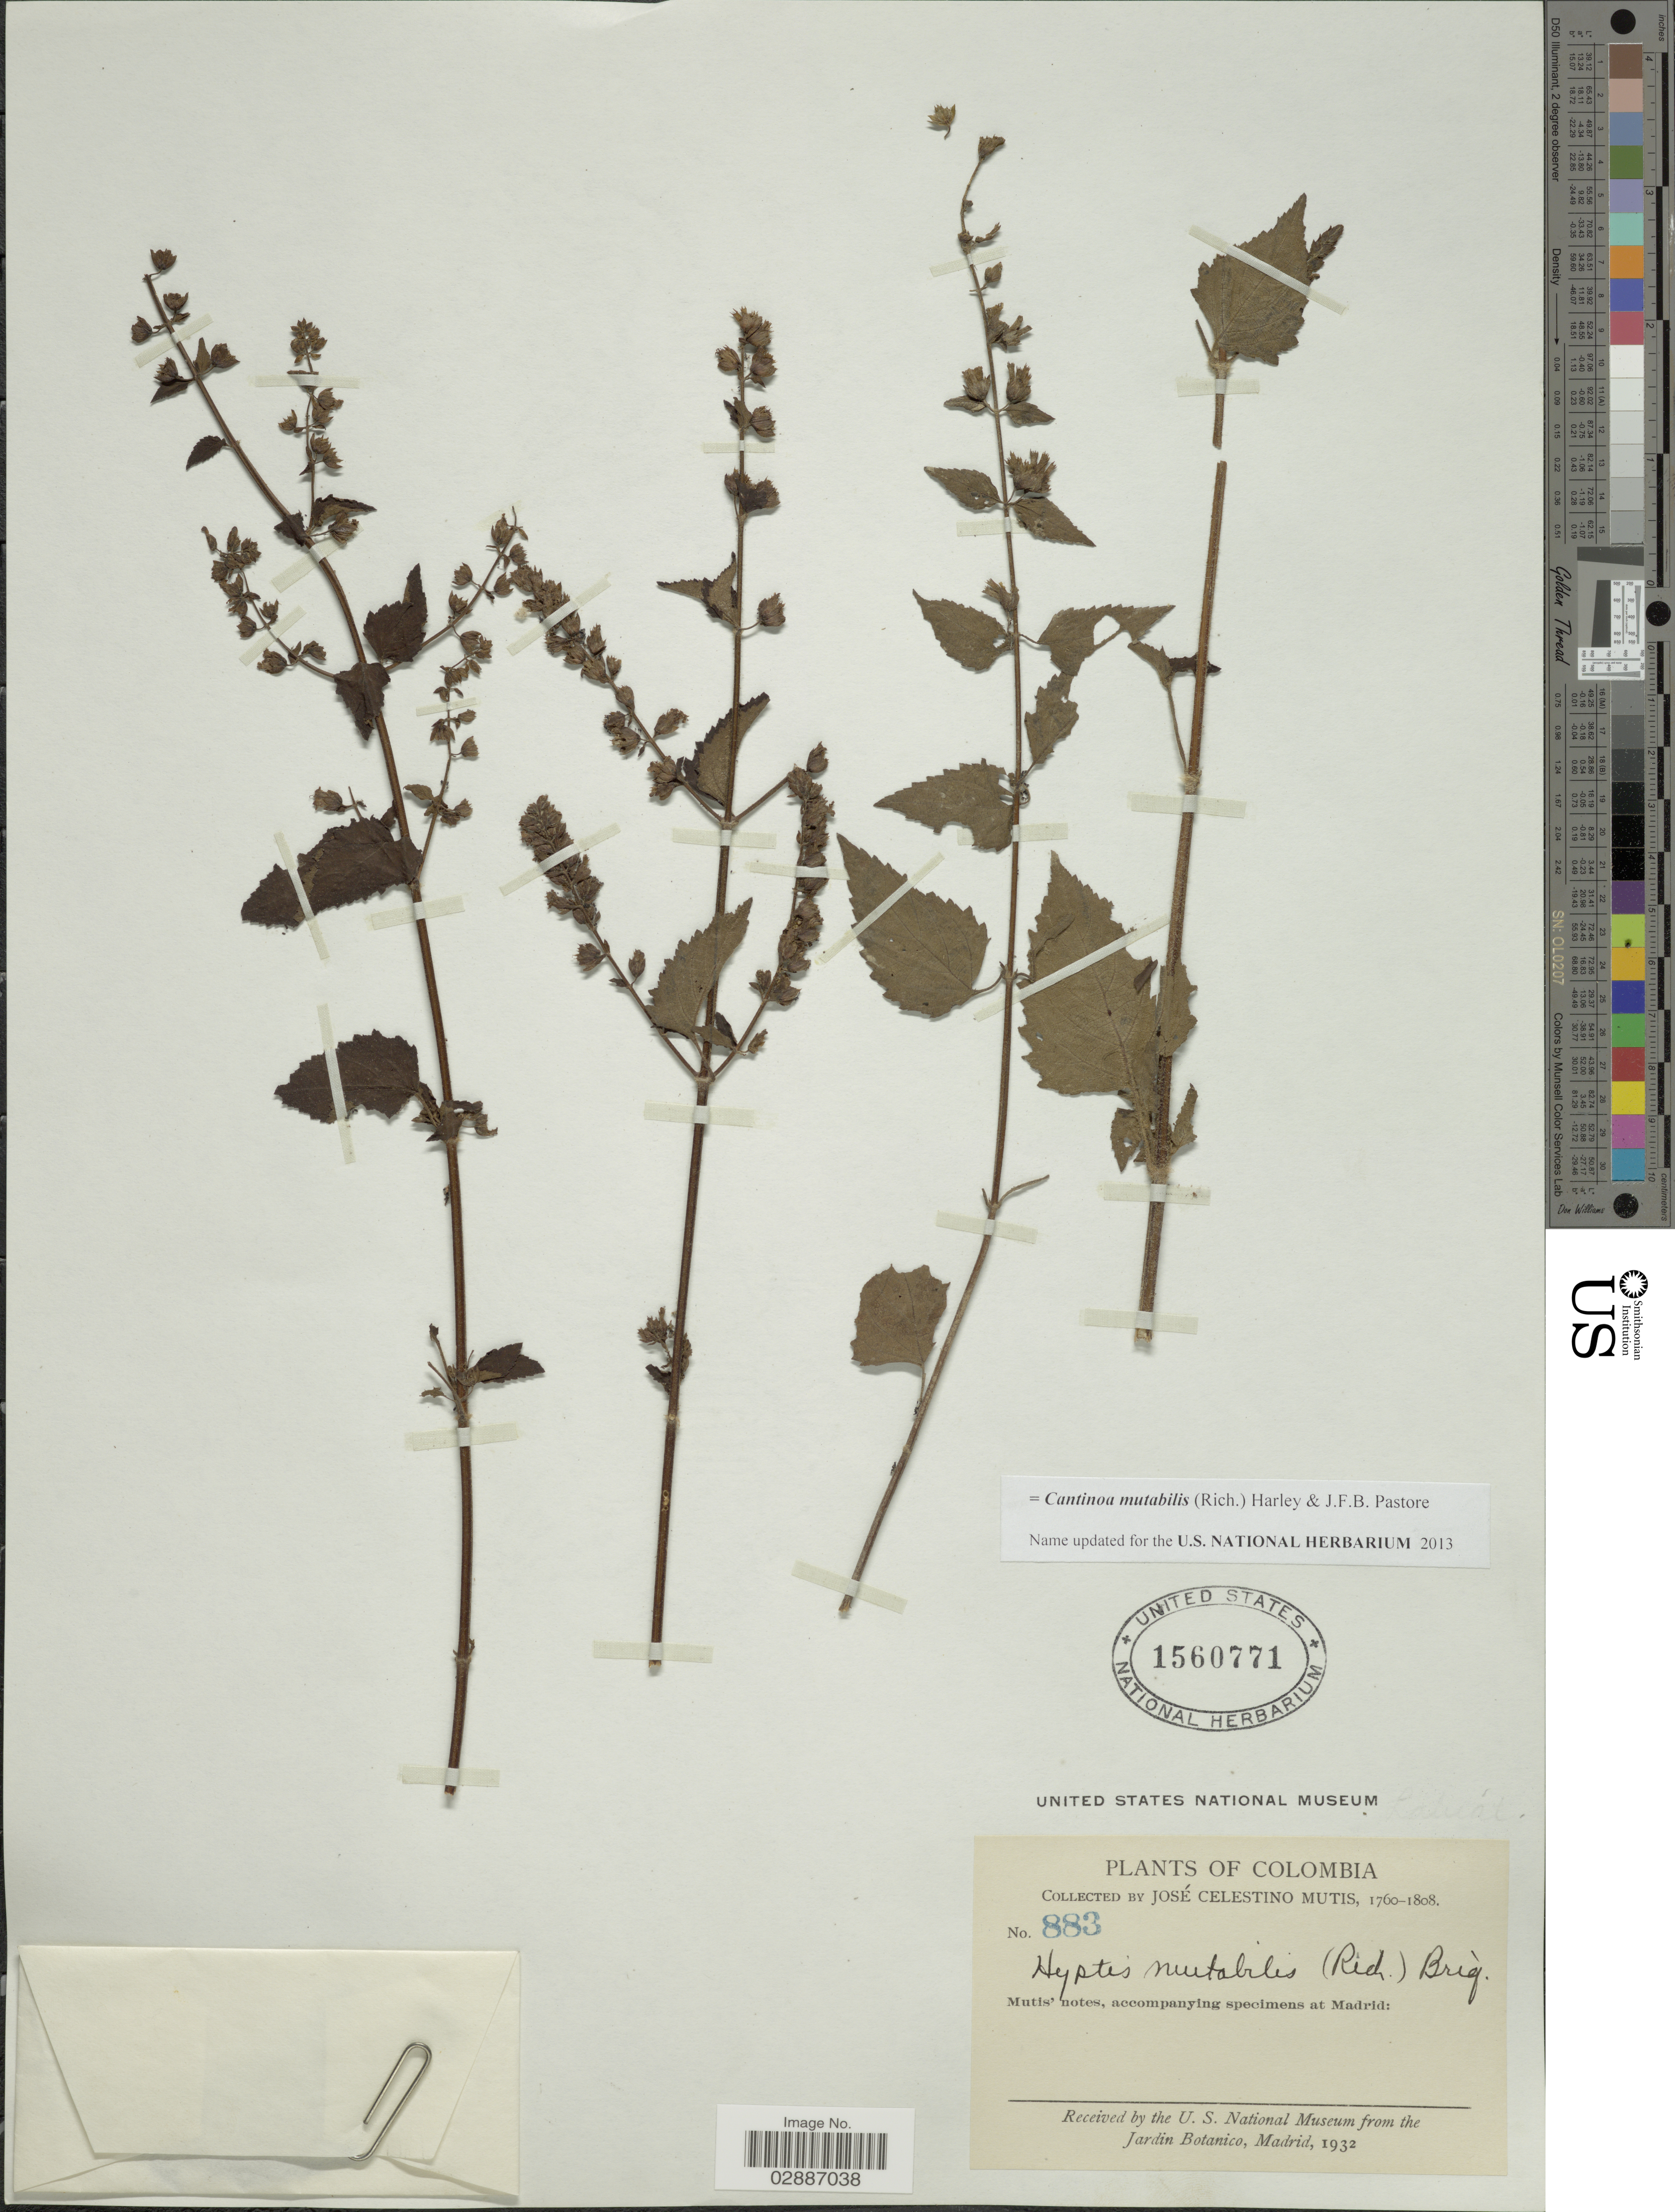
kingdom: Plantae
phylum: Tracheophyta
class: Magnoliopsida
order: Lamiales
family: Lamiaceae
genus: Cantinoa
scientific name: Cantinoa mutabilis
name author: (Epling) Harley & J.F.B. Pastore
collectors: J. C. B. Mutis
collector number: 883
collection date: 1760/1808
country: Colombia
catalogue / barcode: US 1560771